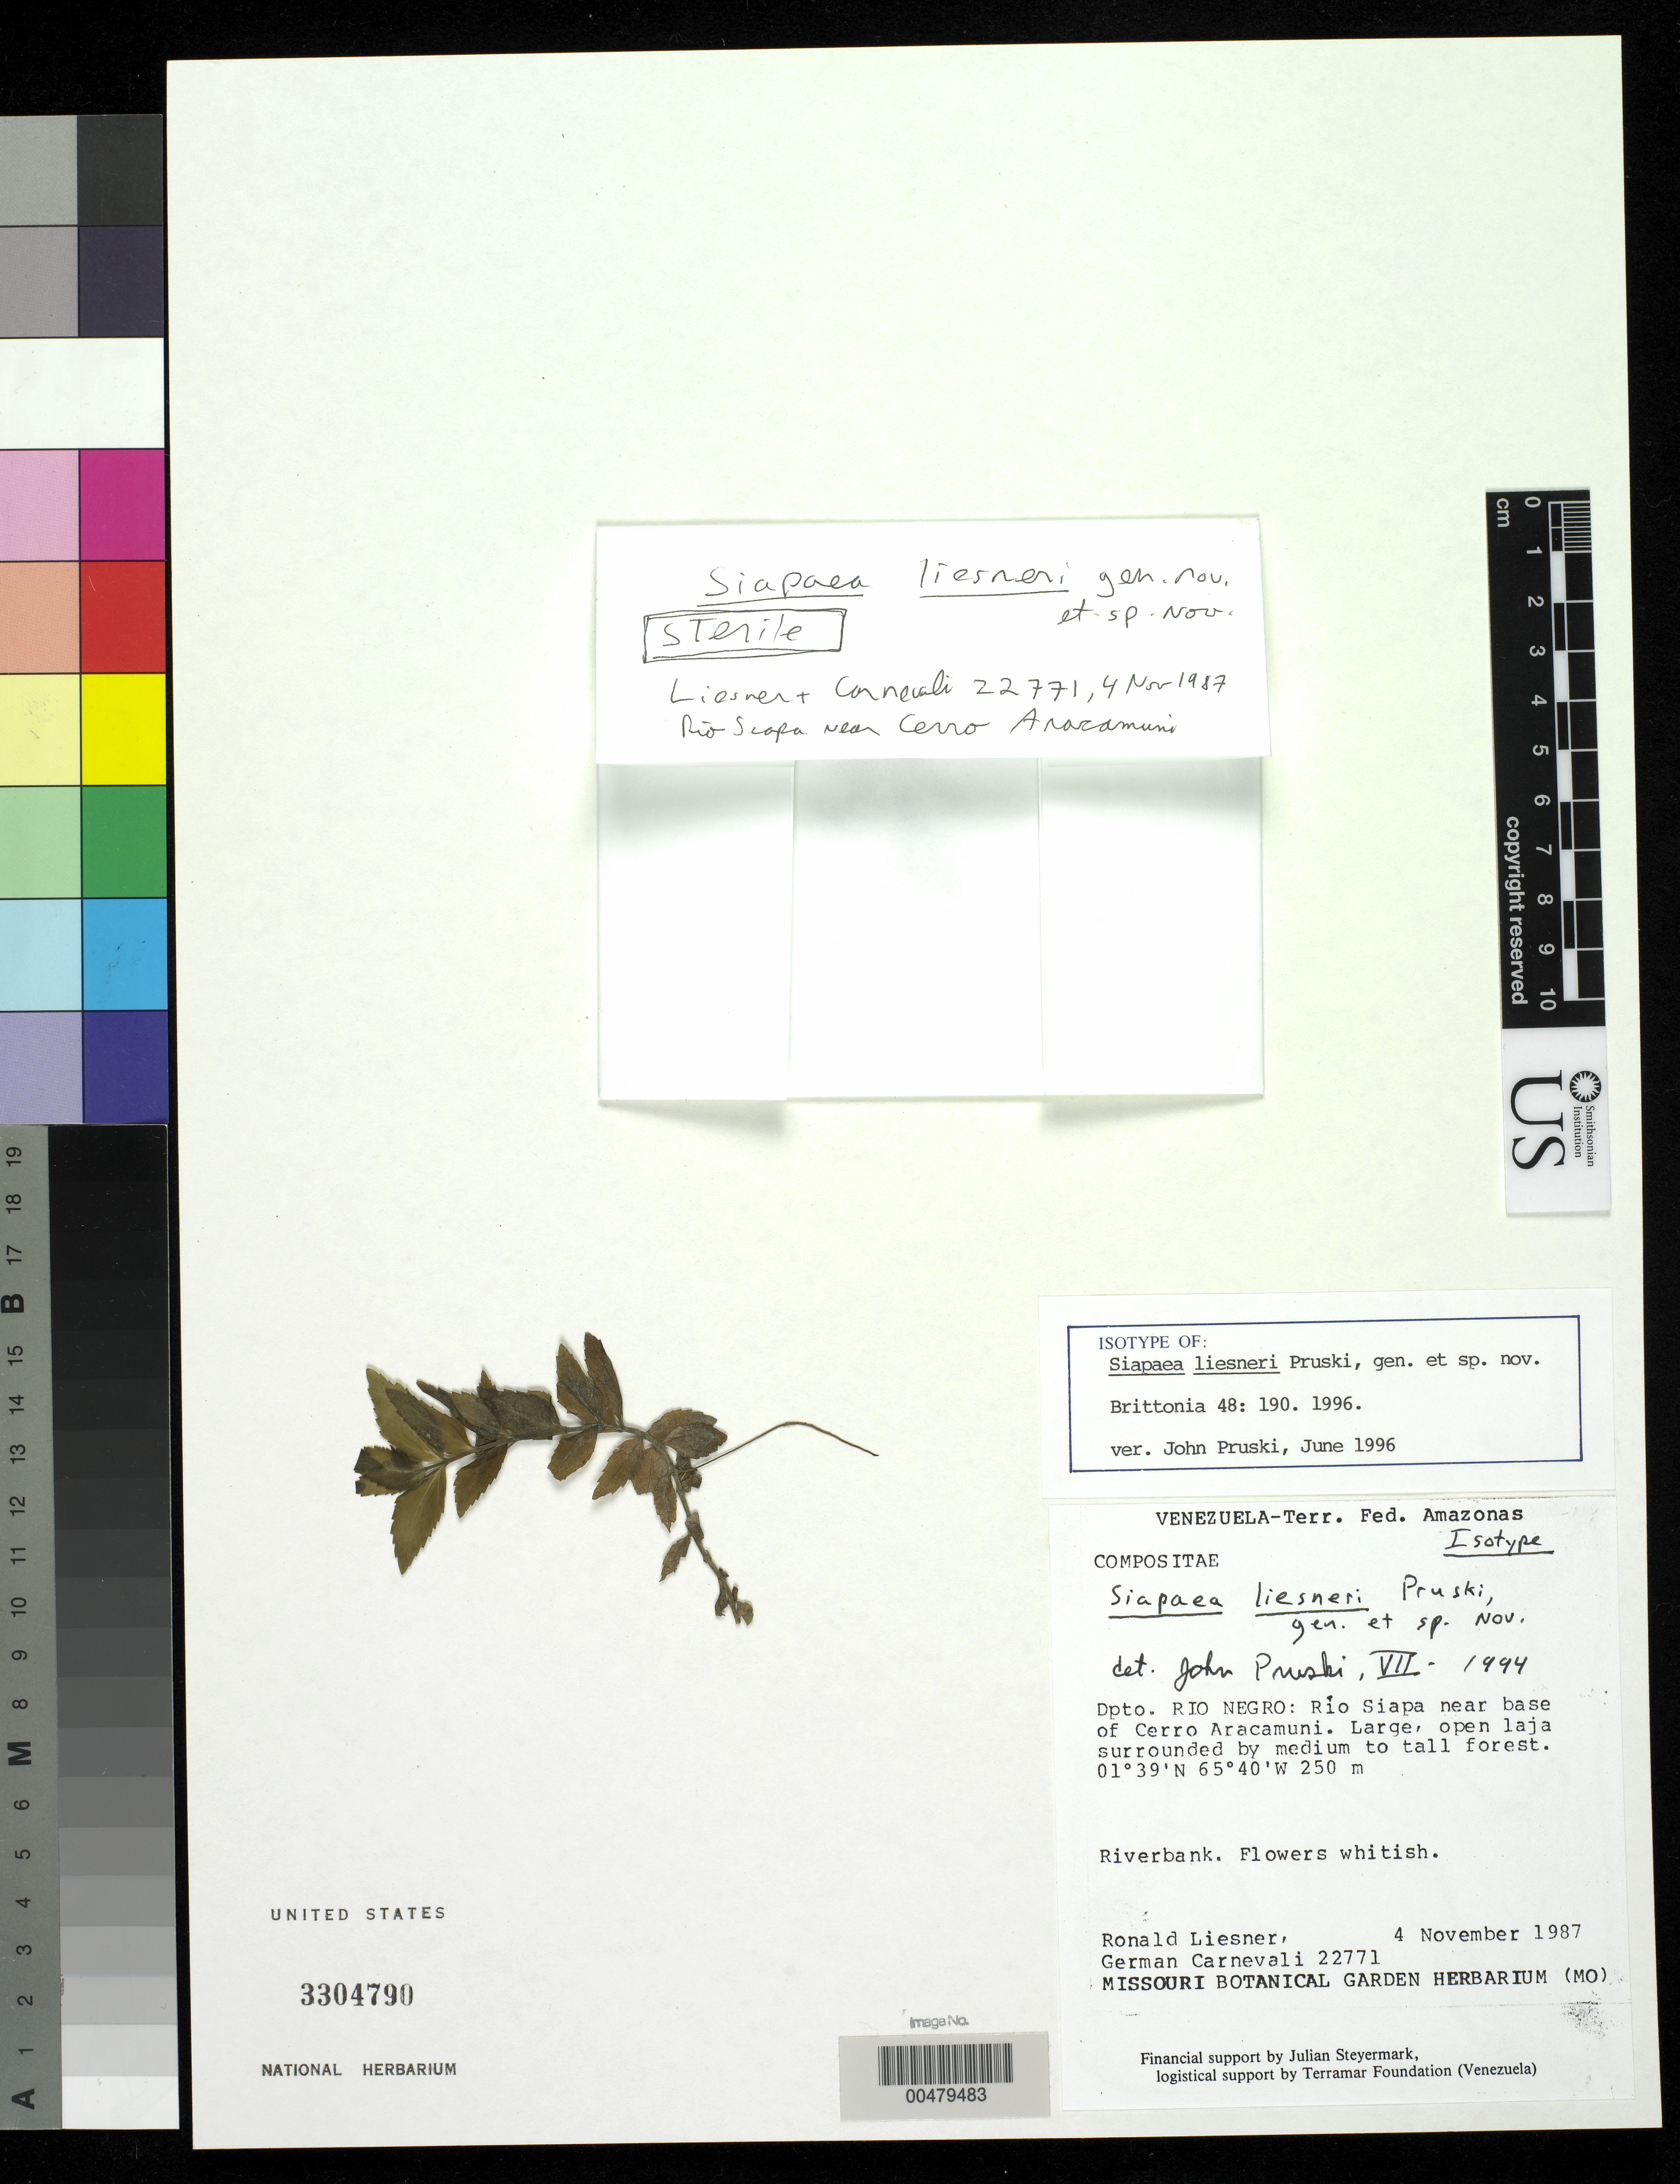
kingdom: Plantae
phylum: Tracheophyta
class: Magnoliopsida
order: Asterales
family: Asteraceae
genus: Siapaea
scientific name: Siapaea liesneri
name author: Pruski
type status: Isotype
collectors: R. L. Liesner & G. Carnevali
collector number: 22771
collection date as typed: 04 Nov 1987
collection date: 1987-11-04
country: Venezuela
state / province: Amazonas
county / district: Rio Negro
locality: Rio Siapa near base of Cerro Aracamuni.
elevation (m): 250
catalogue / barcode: US 3304790